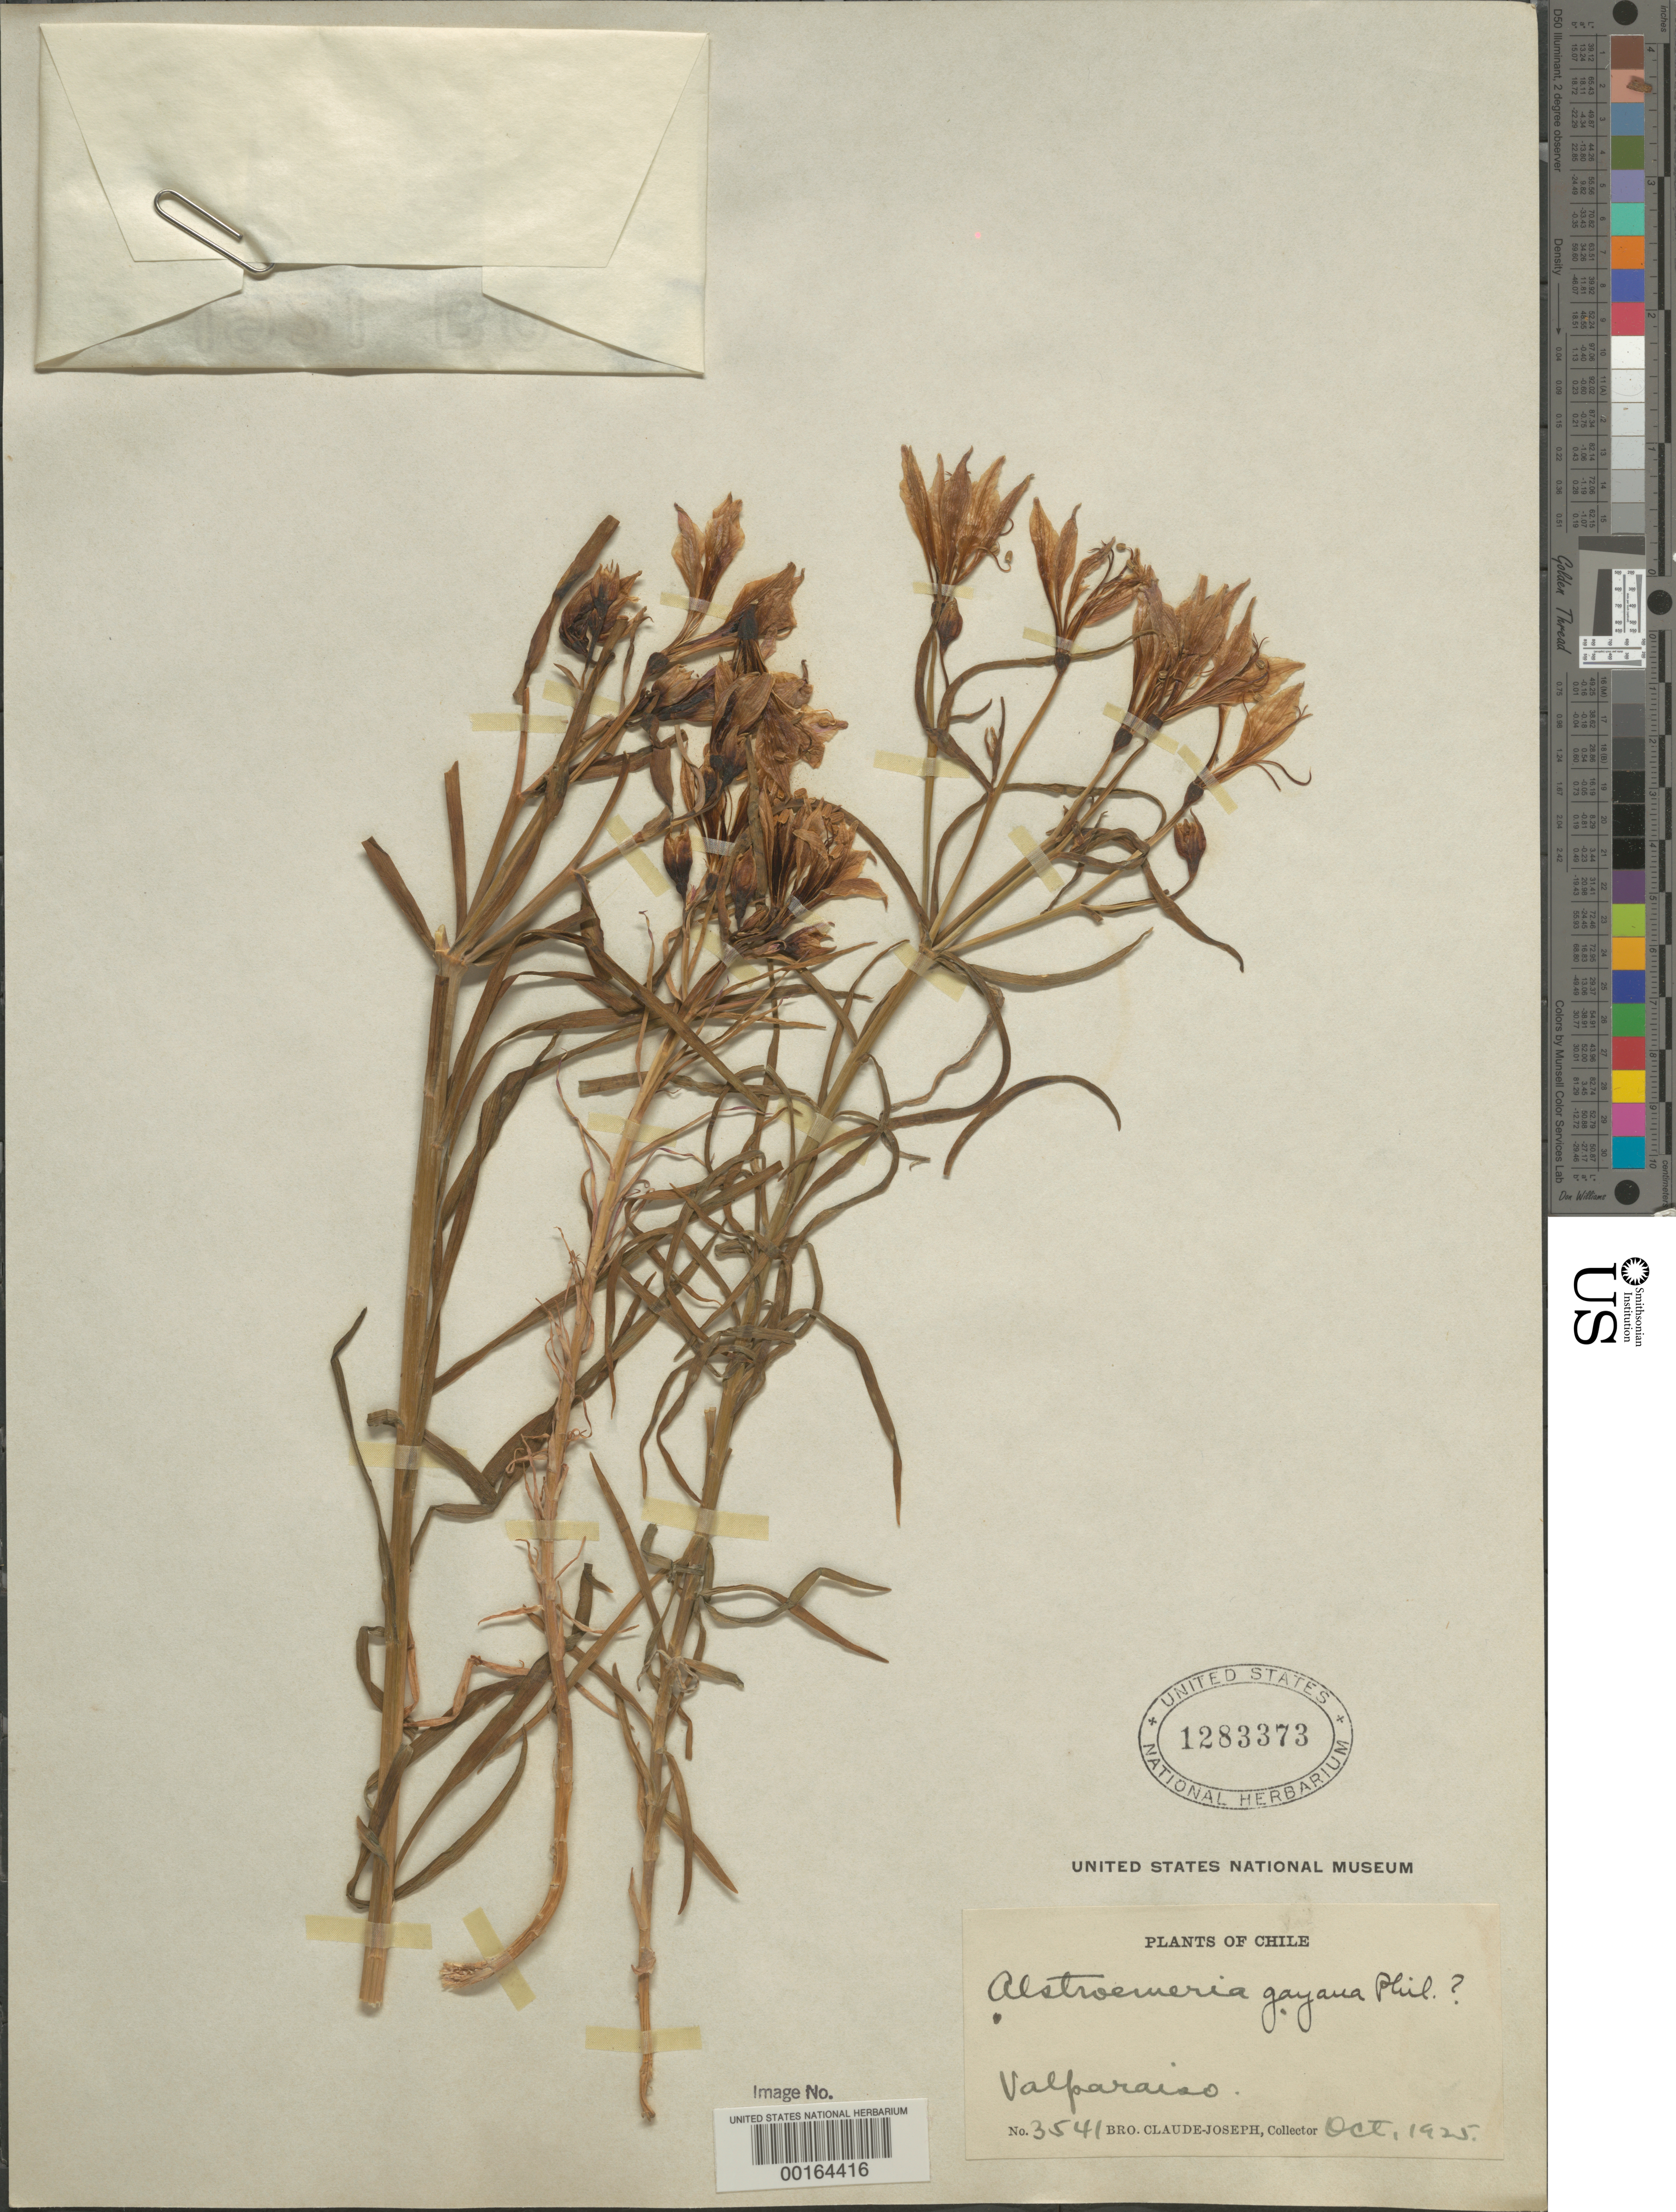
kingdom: Plantae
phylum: Tracheophyta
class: Liliopsida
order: Liliales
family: Alstroemeriaceae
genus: Alstroemeria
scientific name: Alstroemeria gayana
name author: Phil.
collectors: C. Joseph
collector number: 3541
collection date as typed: Oct 1925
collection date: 1925-10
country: Chile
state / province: Valparaíso (V)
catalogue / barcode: US 1283373